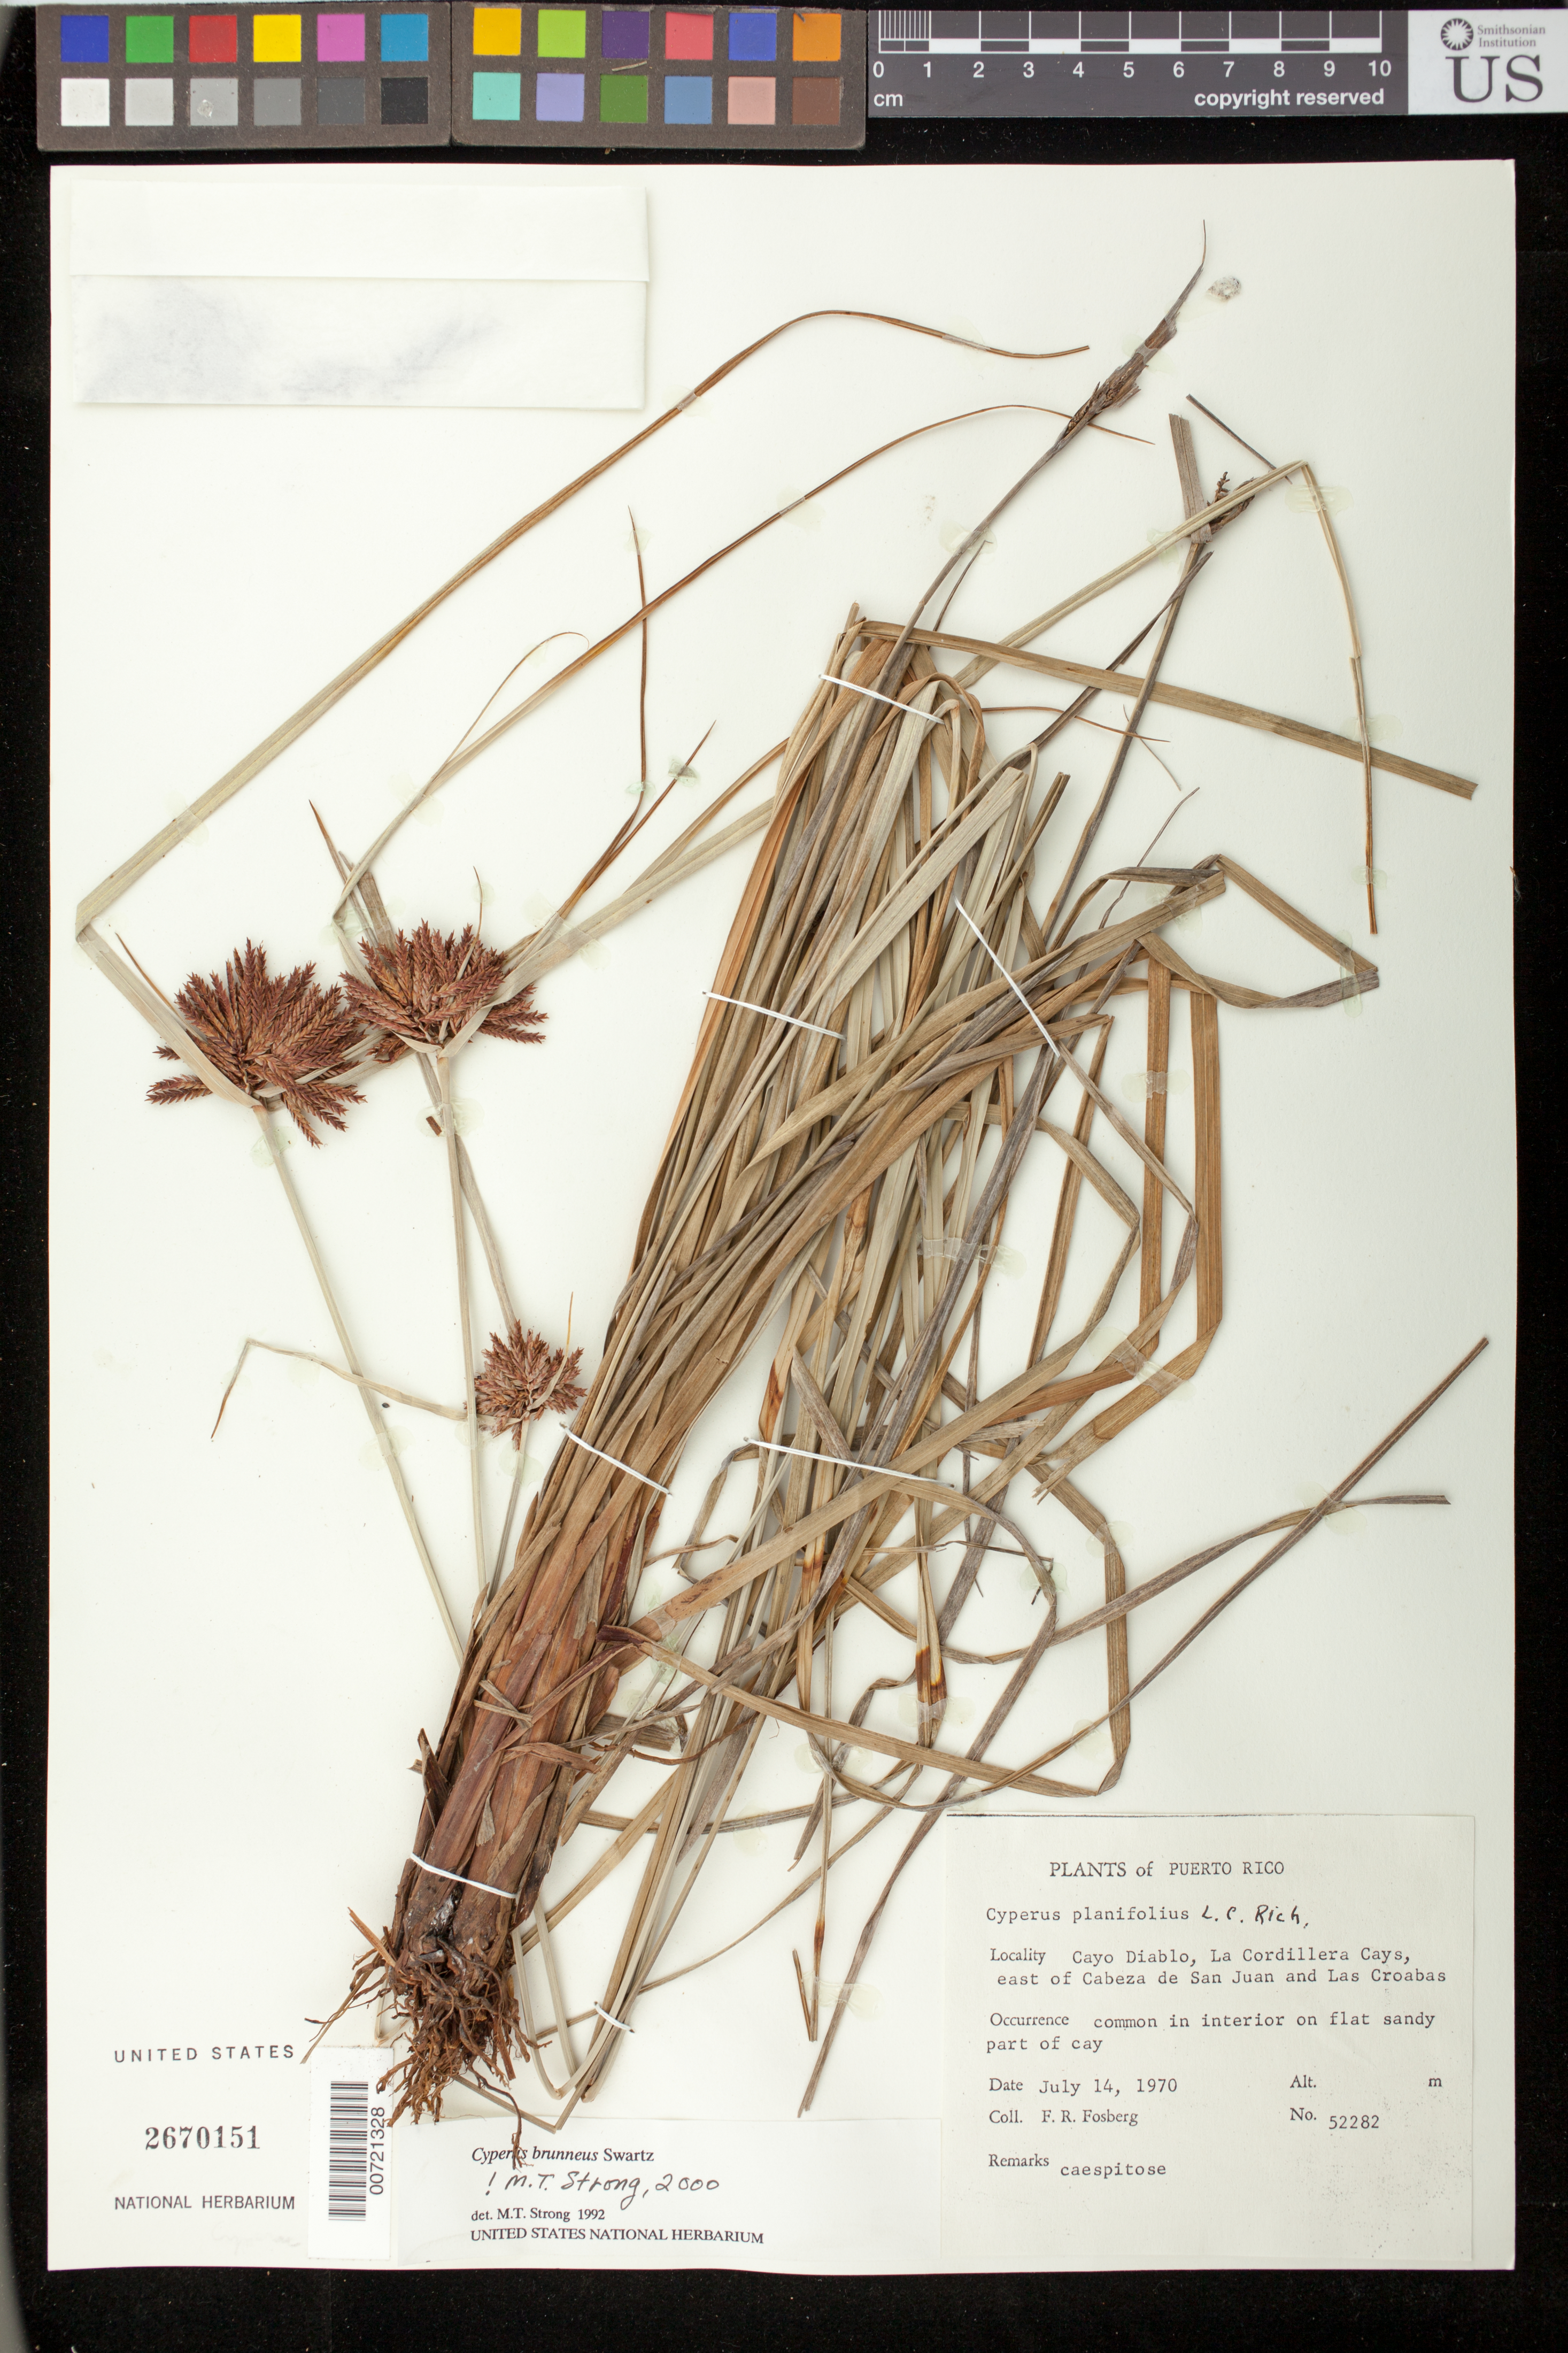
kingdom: Plantae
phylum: Tracheophyta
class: Liliopsida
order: Poales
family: Cyperaceae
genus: Cyperus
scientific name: Cyperus brunneus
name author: Sw.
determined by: Strong, M. T., (US), Smithsonian Institution - National Museum of Natural History (UNITED STATES)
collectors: F. R. Fosberg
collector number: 52282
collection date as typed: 14 Jul 1970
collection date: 1970-07-14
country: Puerto Rico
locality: Cayo Diablo, La Cordillera Cays, east of Cabeza de San Juan and Los Croabas.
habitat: In interior on flat sandy part of cay.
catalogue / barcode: US 2670151